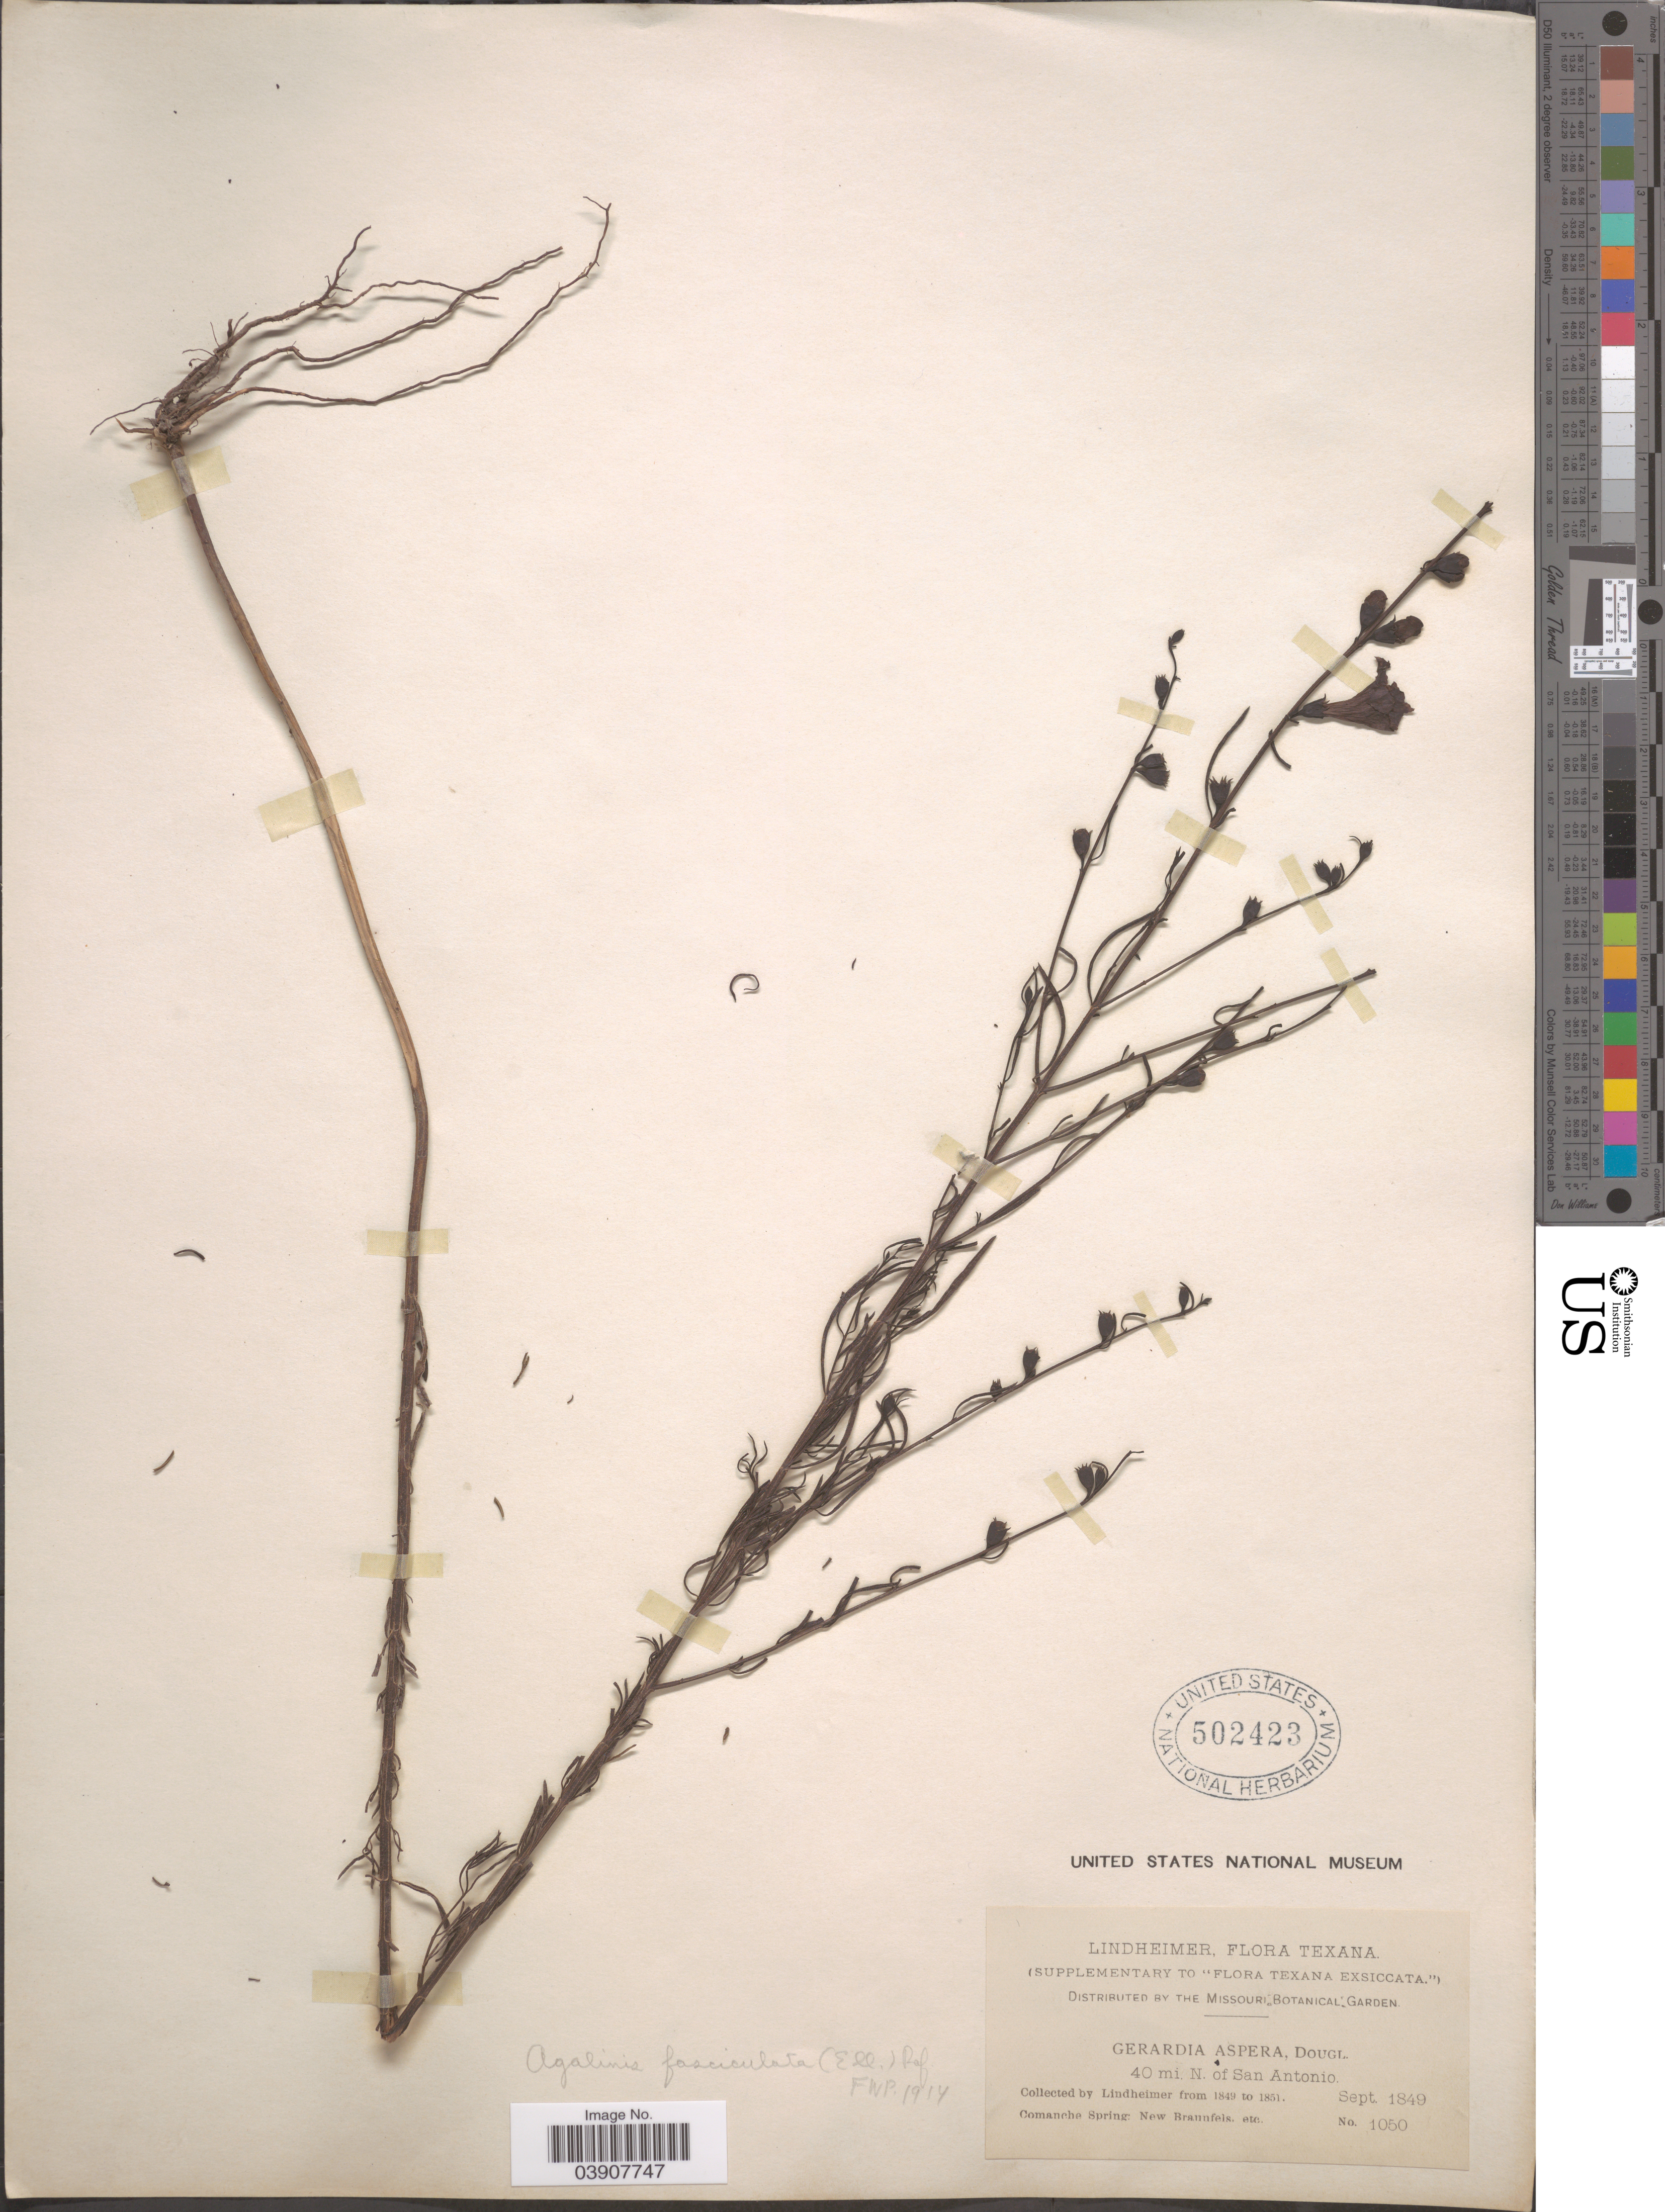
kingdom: Plantae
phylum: Tracheophyta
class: Magnoliopsida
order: Lamiales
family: Orobanchaceae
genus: Agalinis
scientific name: Agalinis fasciculata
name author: (Elliott) Raf.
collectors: -. Lindheimer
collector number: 1050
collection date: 1849-09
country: United States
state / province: Texas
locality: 40 mi. N. of San Antonio. Comanche Spring: New Braunfels.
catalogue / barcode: US 502423